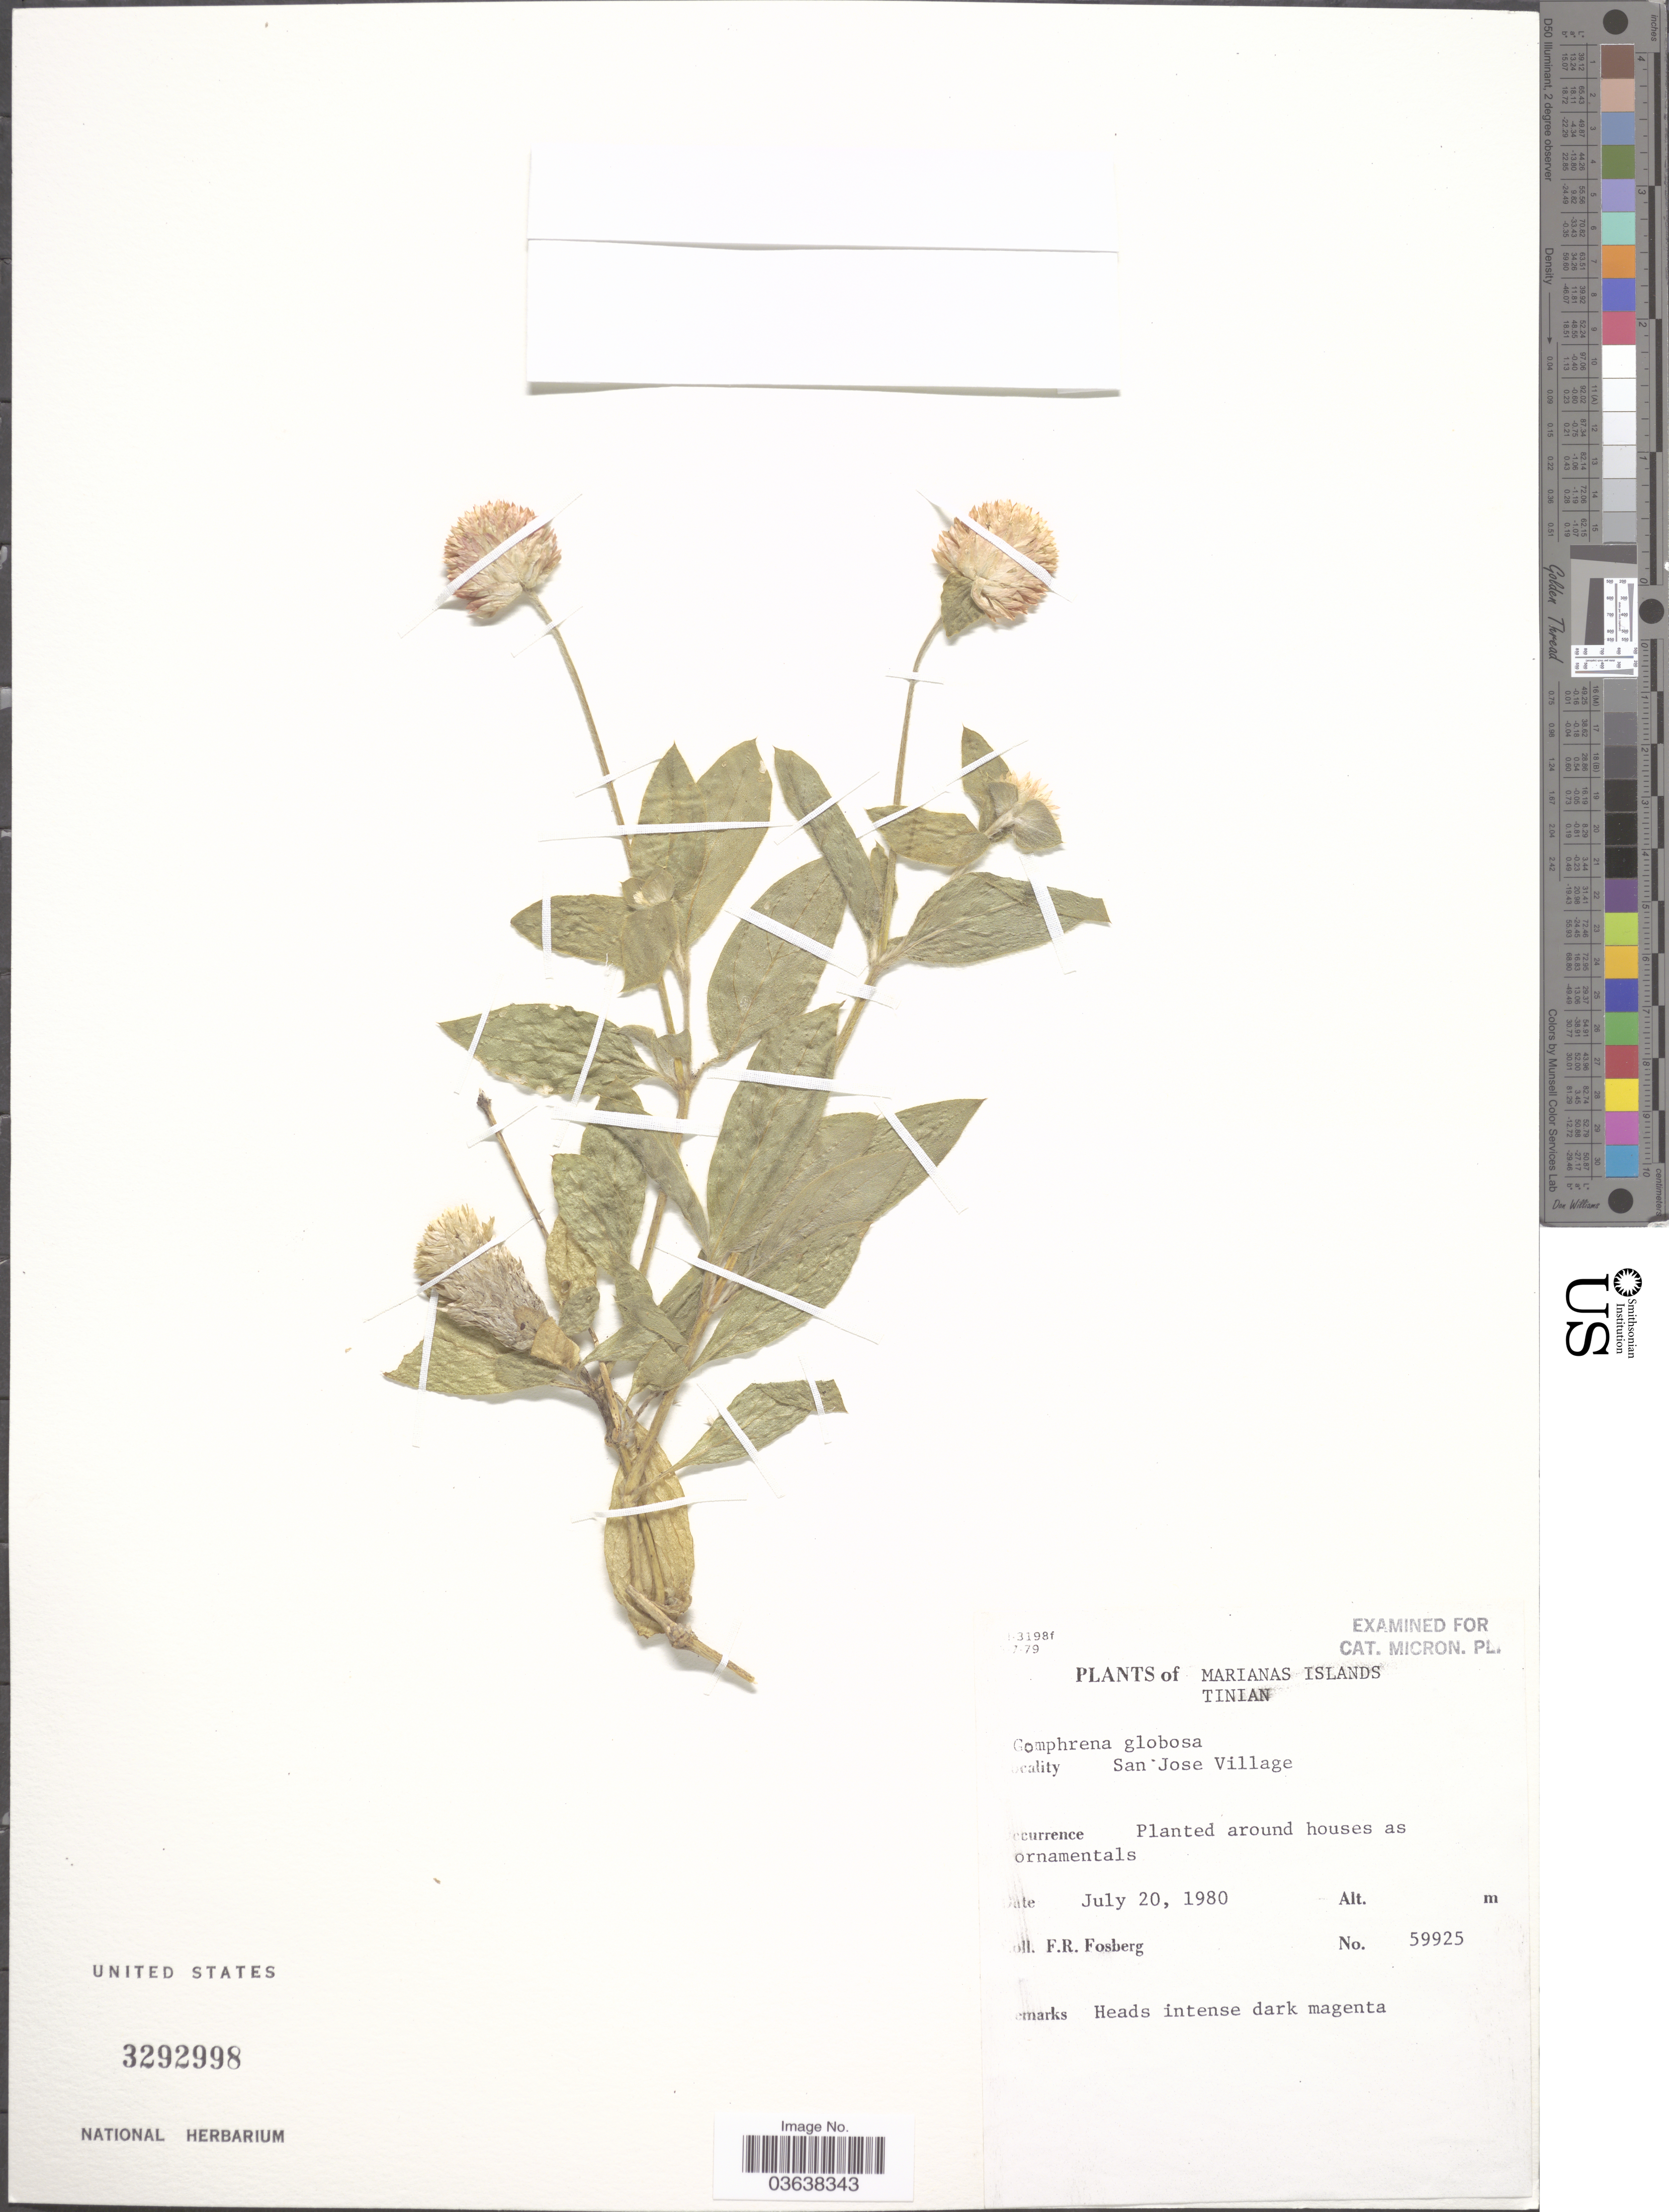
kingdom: Plantae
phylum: Tracheophyta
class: Magnoliopsida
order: Caryophyllales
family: Amaranthaceae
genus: Gomphrena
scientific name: Gomphrena globosa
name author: L.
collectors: F. R. Fosberg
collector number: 59925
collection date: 1980-07-20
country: Northern Mariana Islands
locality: Marianas Islands. Tinian. San Jose Village.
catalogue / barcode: US 3292998